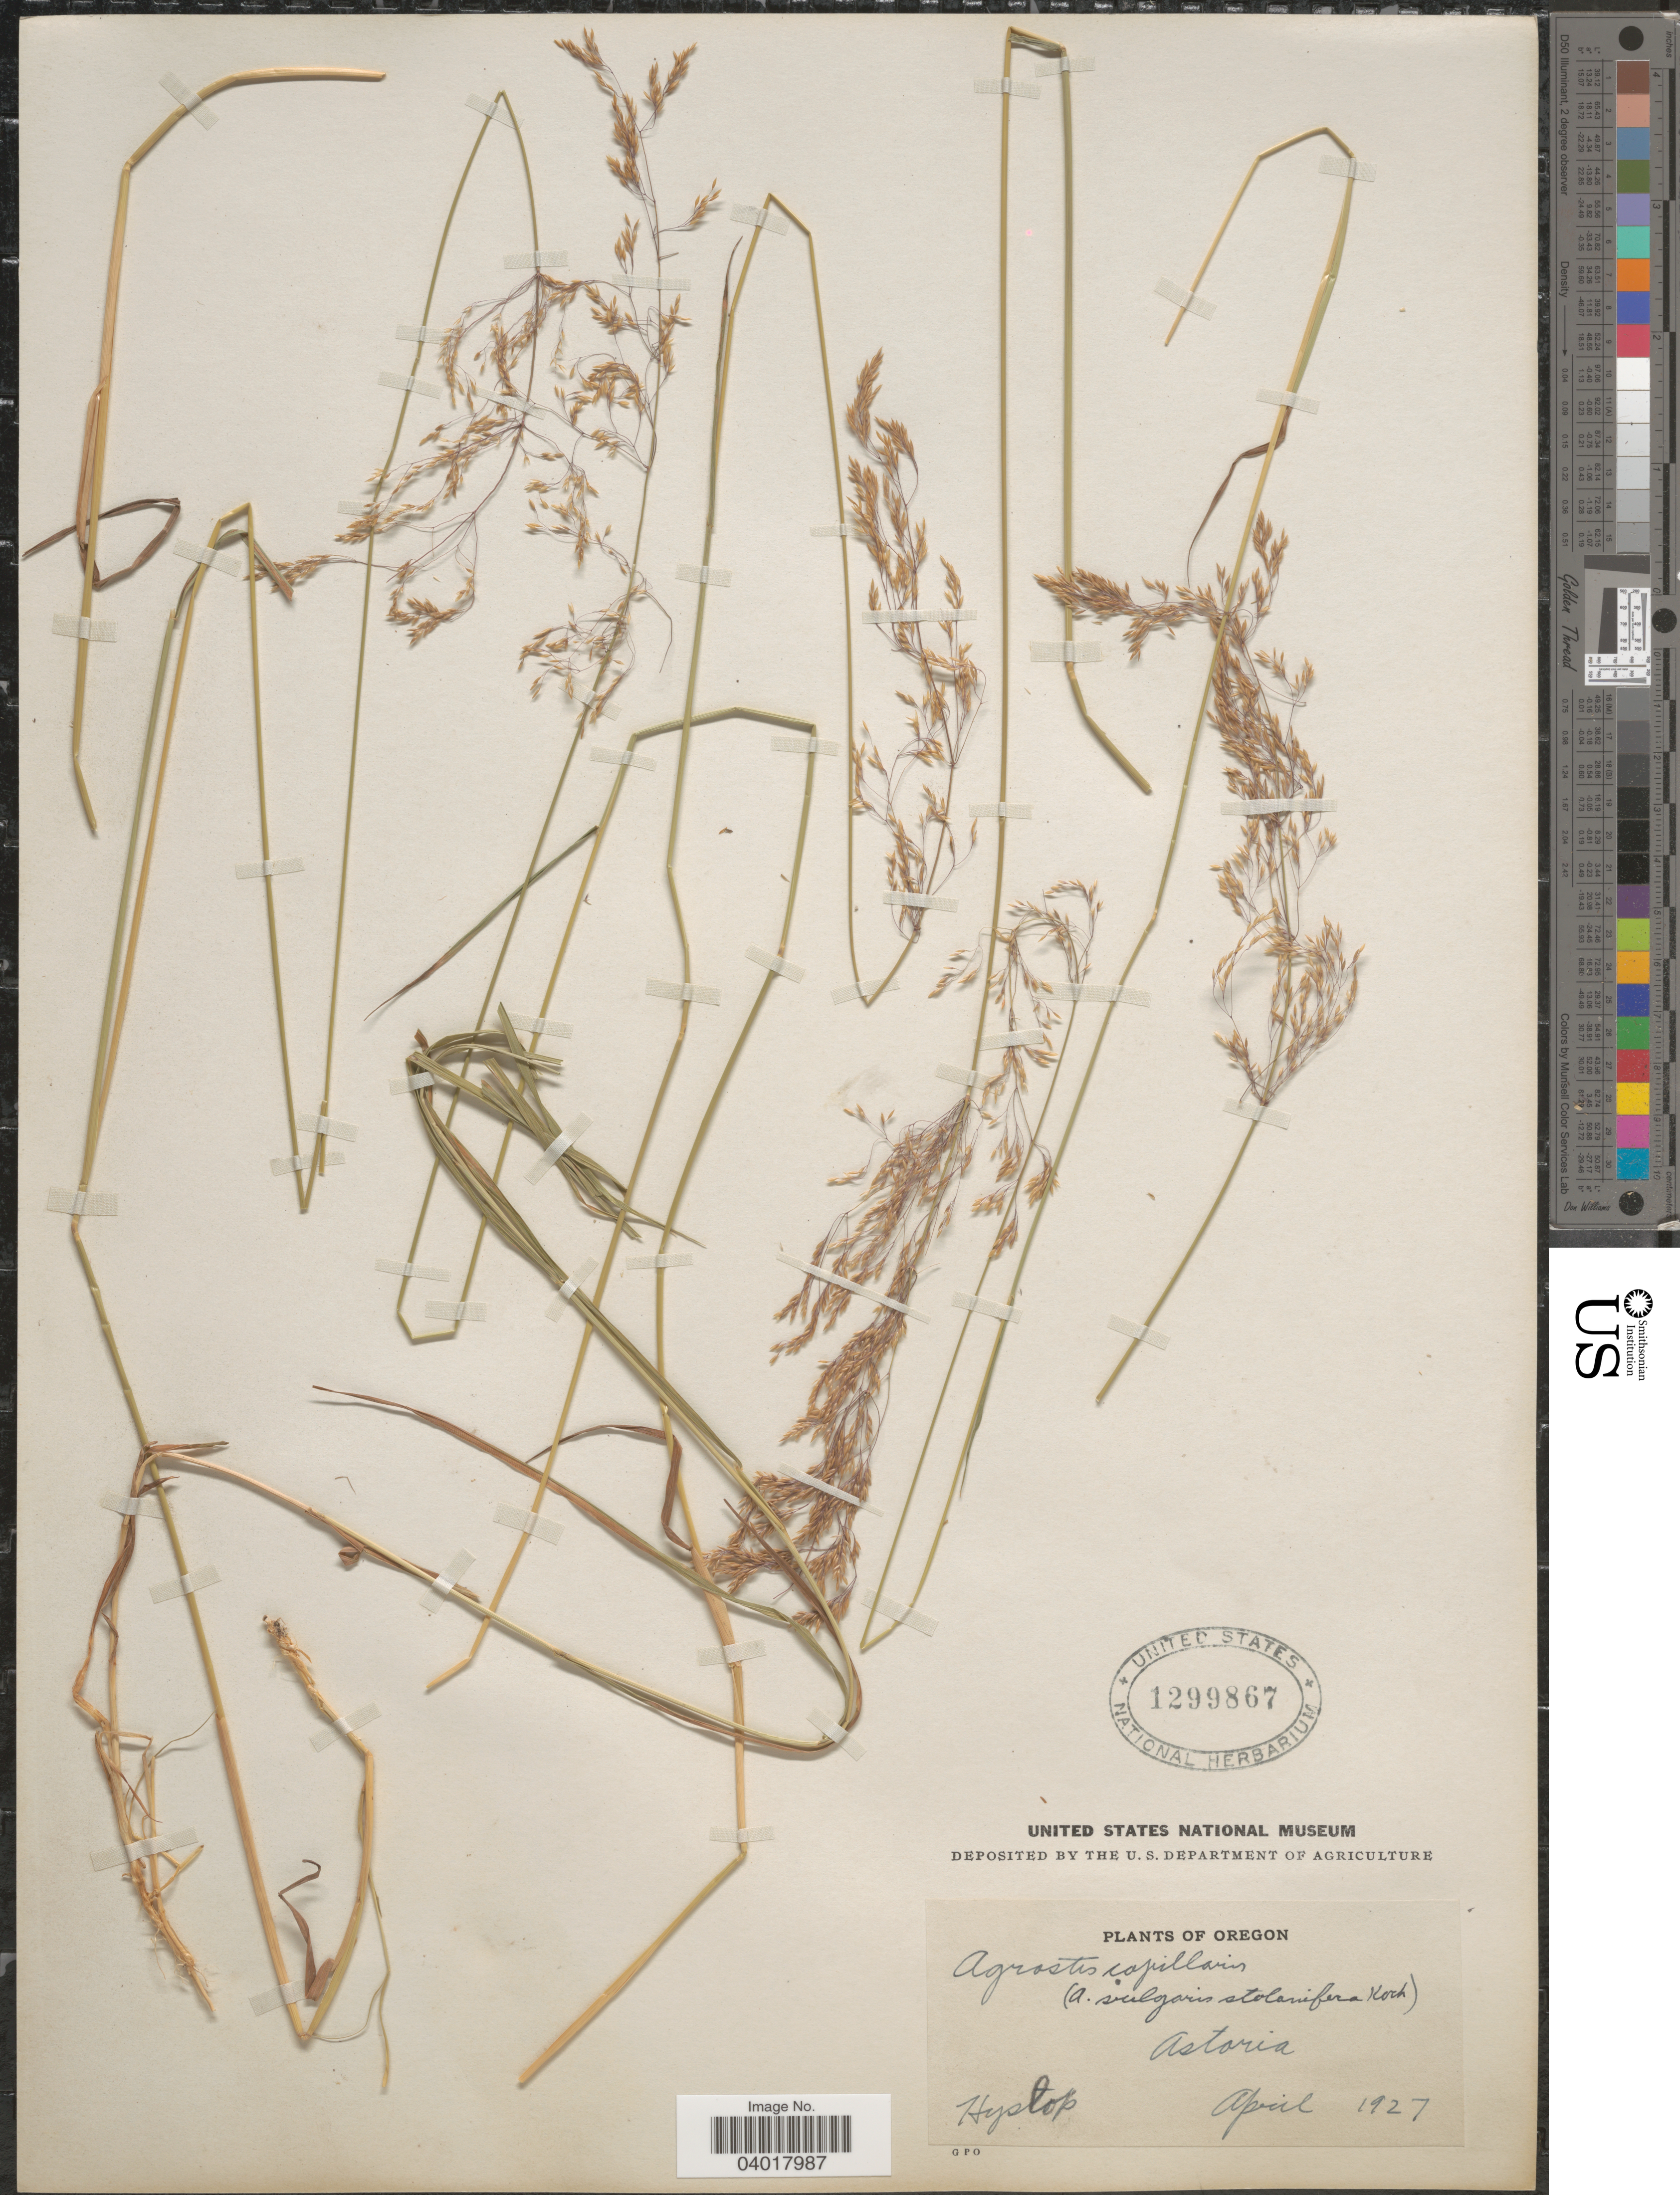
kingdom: Plantae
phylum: Tracheophyta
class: Liliopsida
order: Poales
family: Poaceae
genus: Agrostis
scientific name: Agrostis capillaris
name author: L.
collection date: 1927-04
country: United States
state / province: Oregon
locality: Astoria.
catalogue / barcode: US 1299867